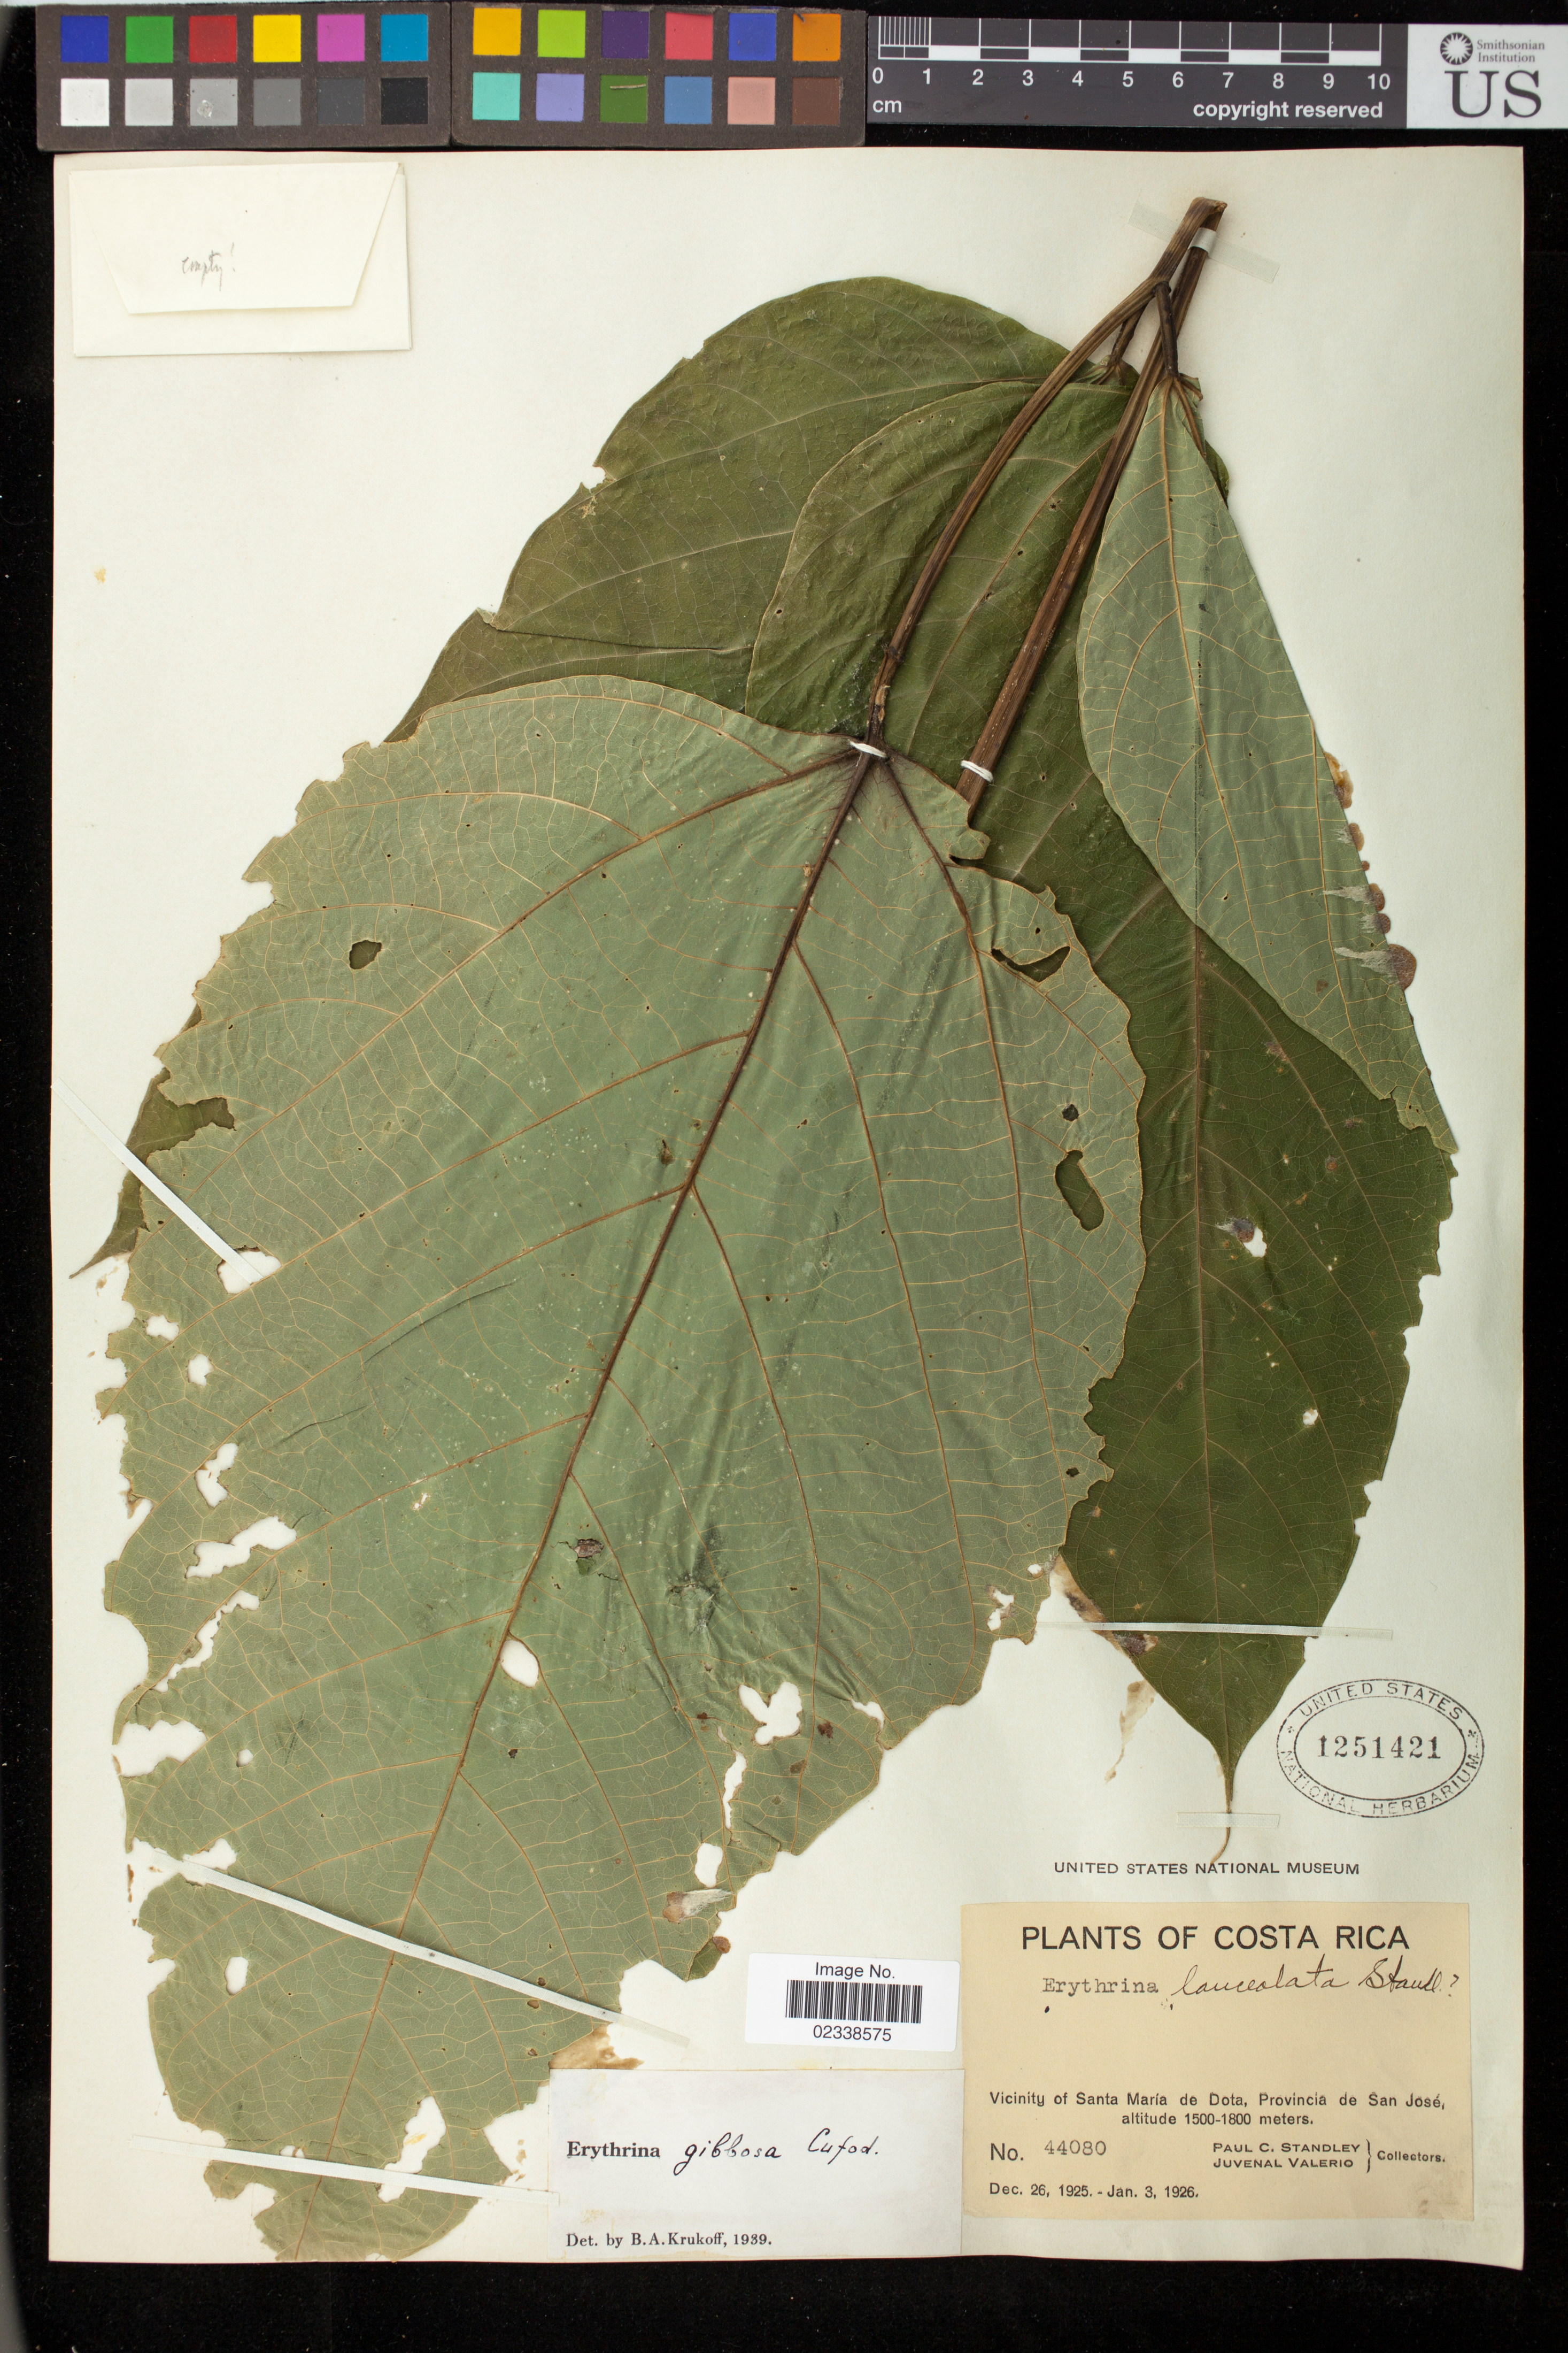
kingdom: Plantae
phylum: Tracheophyta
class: Magnoliopsida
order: Fabales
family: Fabaceae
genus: Erythrina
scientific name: Erythrina gibbosa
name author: Cufod.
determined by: Krukoff, B. A.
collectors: P. C. Standley & J. Valerio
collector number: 44080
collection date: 1925-12-26/1926-01-03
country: Costa Rica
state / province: San José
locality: vicinity of Santa Maria de Dota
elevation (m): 1500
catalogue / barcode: US 1251421